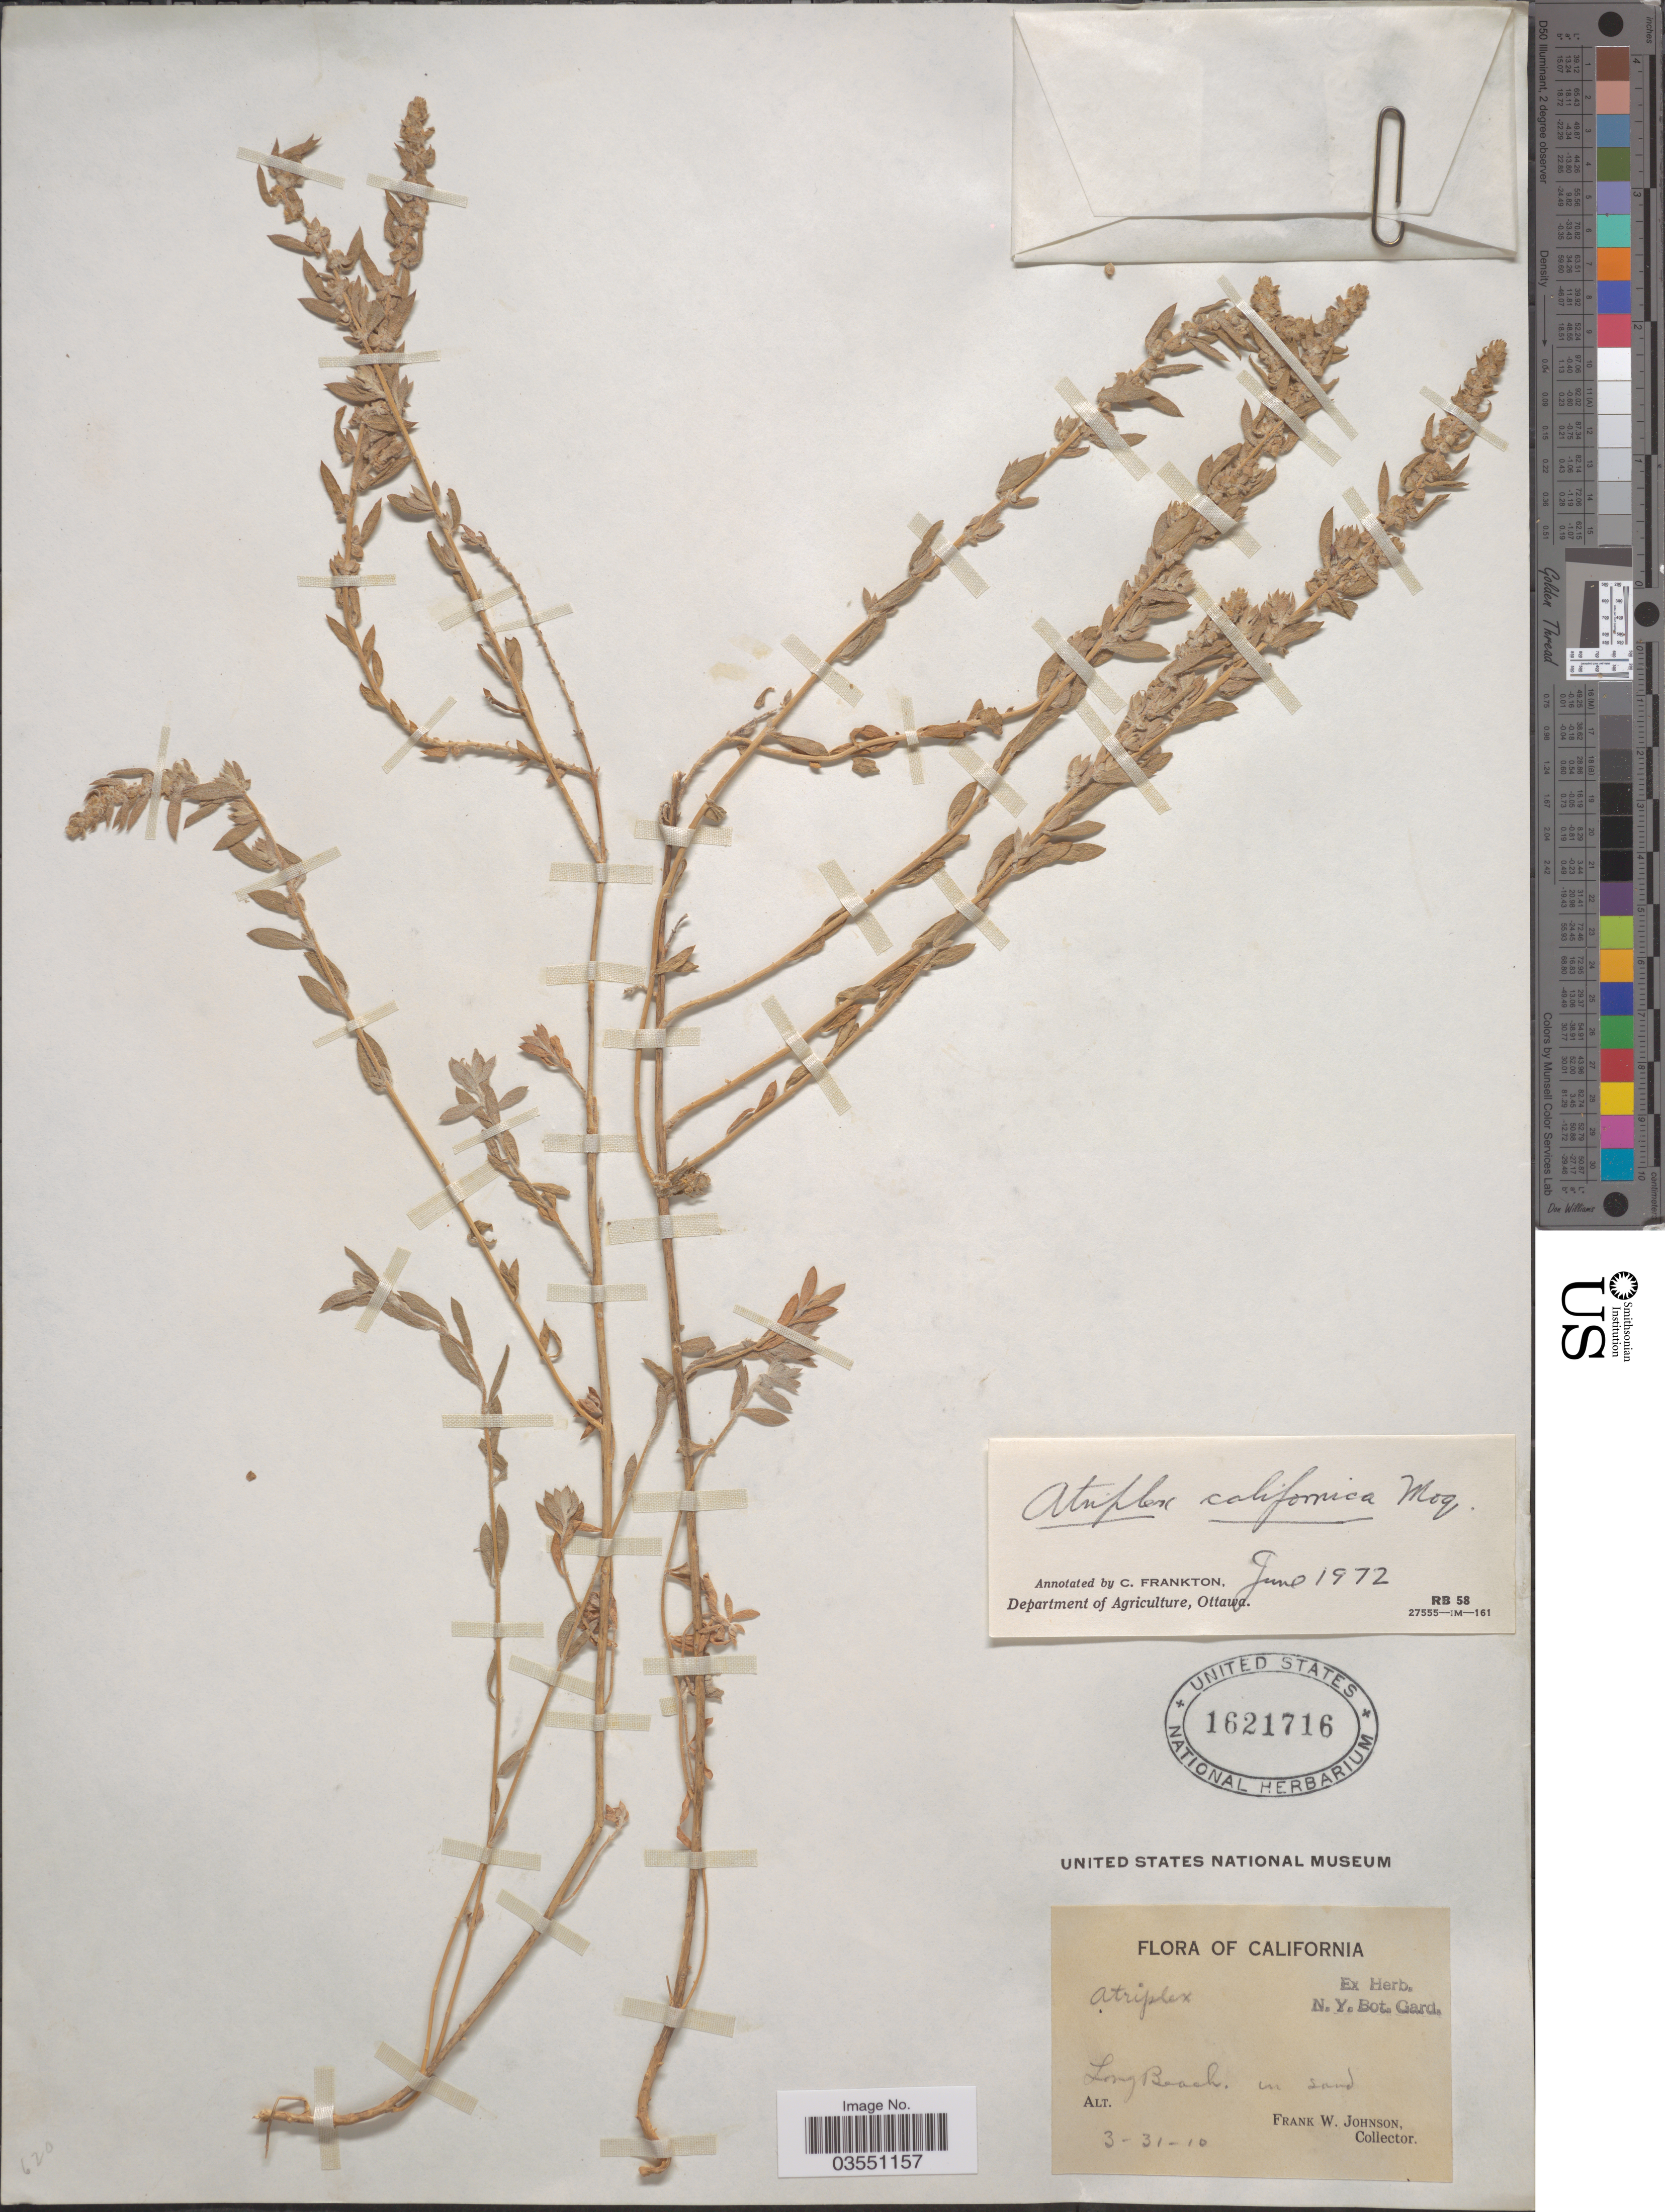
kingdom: Plantae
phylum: Tracheophyta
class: Magnoliopsida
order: Caryophyllales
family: Amaranthaceae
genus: Extriplex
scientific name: Extriplex californica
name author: (Moq.) E.H. Zacharias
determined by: Strong, Mark T., (BOT), Smithsonian Institution - National Museum of Natural History (UNITED STATES)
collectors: F. W. Johnson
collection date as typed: Transcribed d/m/y: 31/3/10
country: United States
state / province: California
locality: Long Beach.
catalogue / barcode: US 1621716